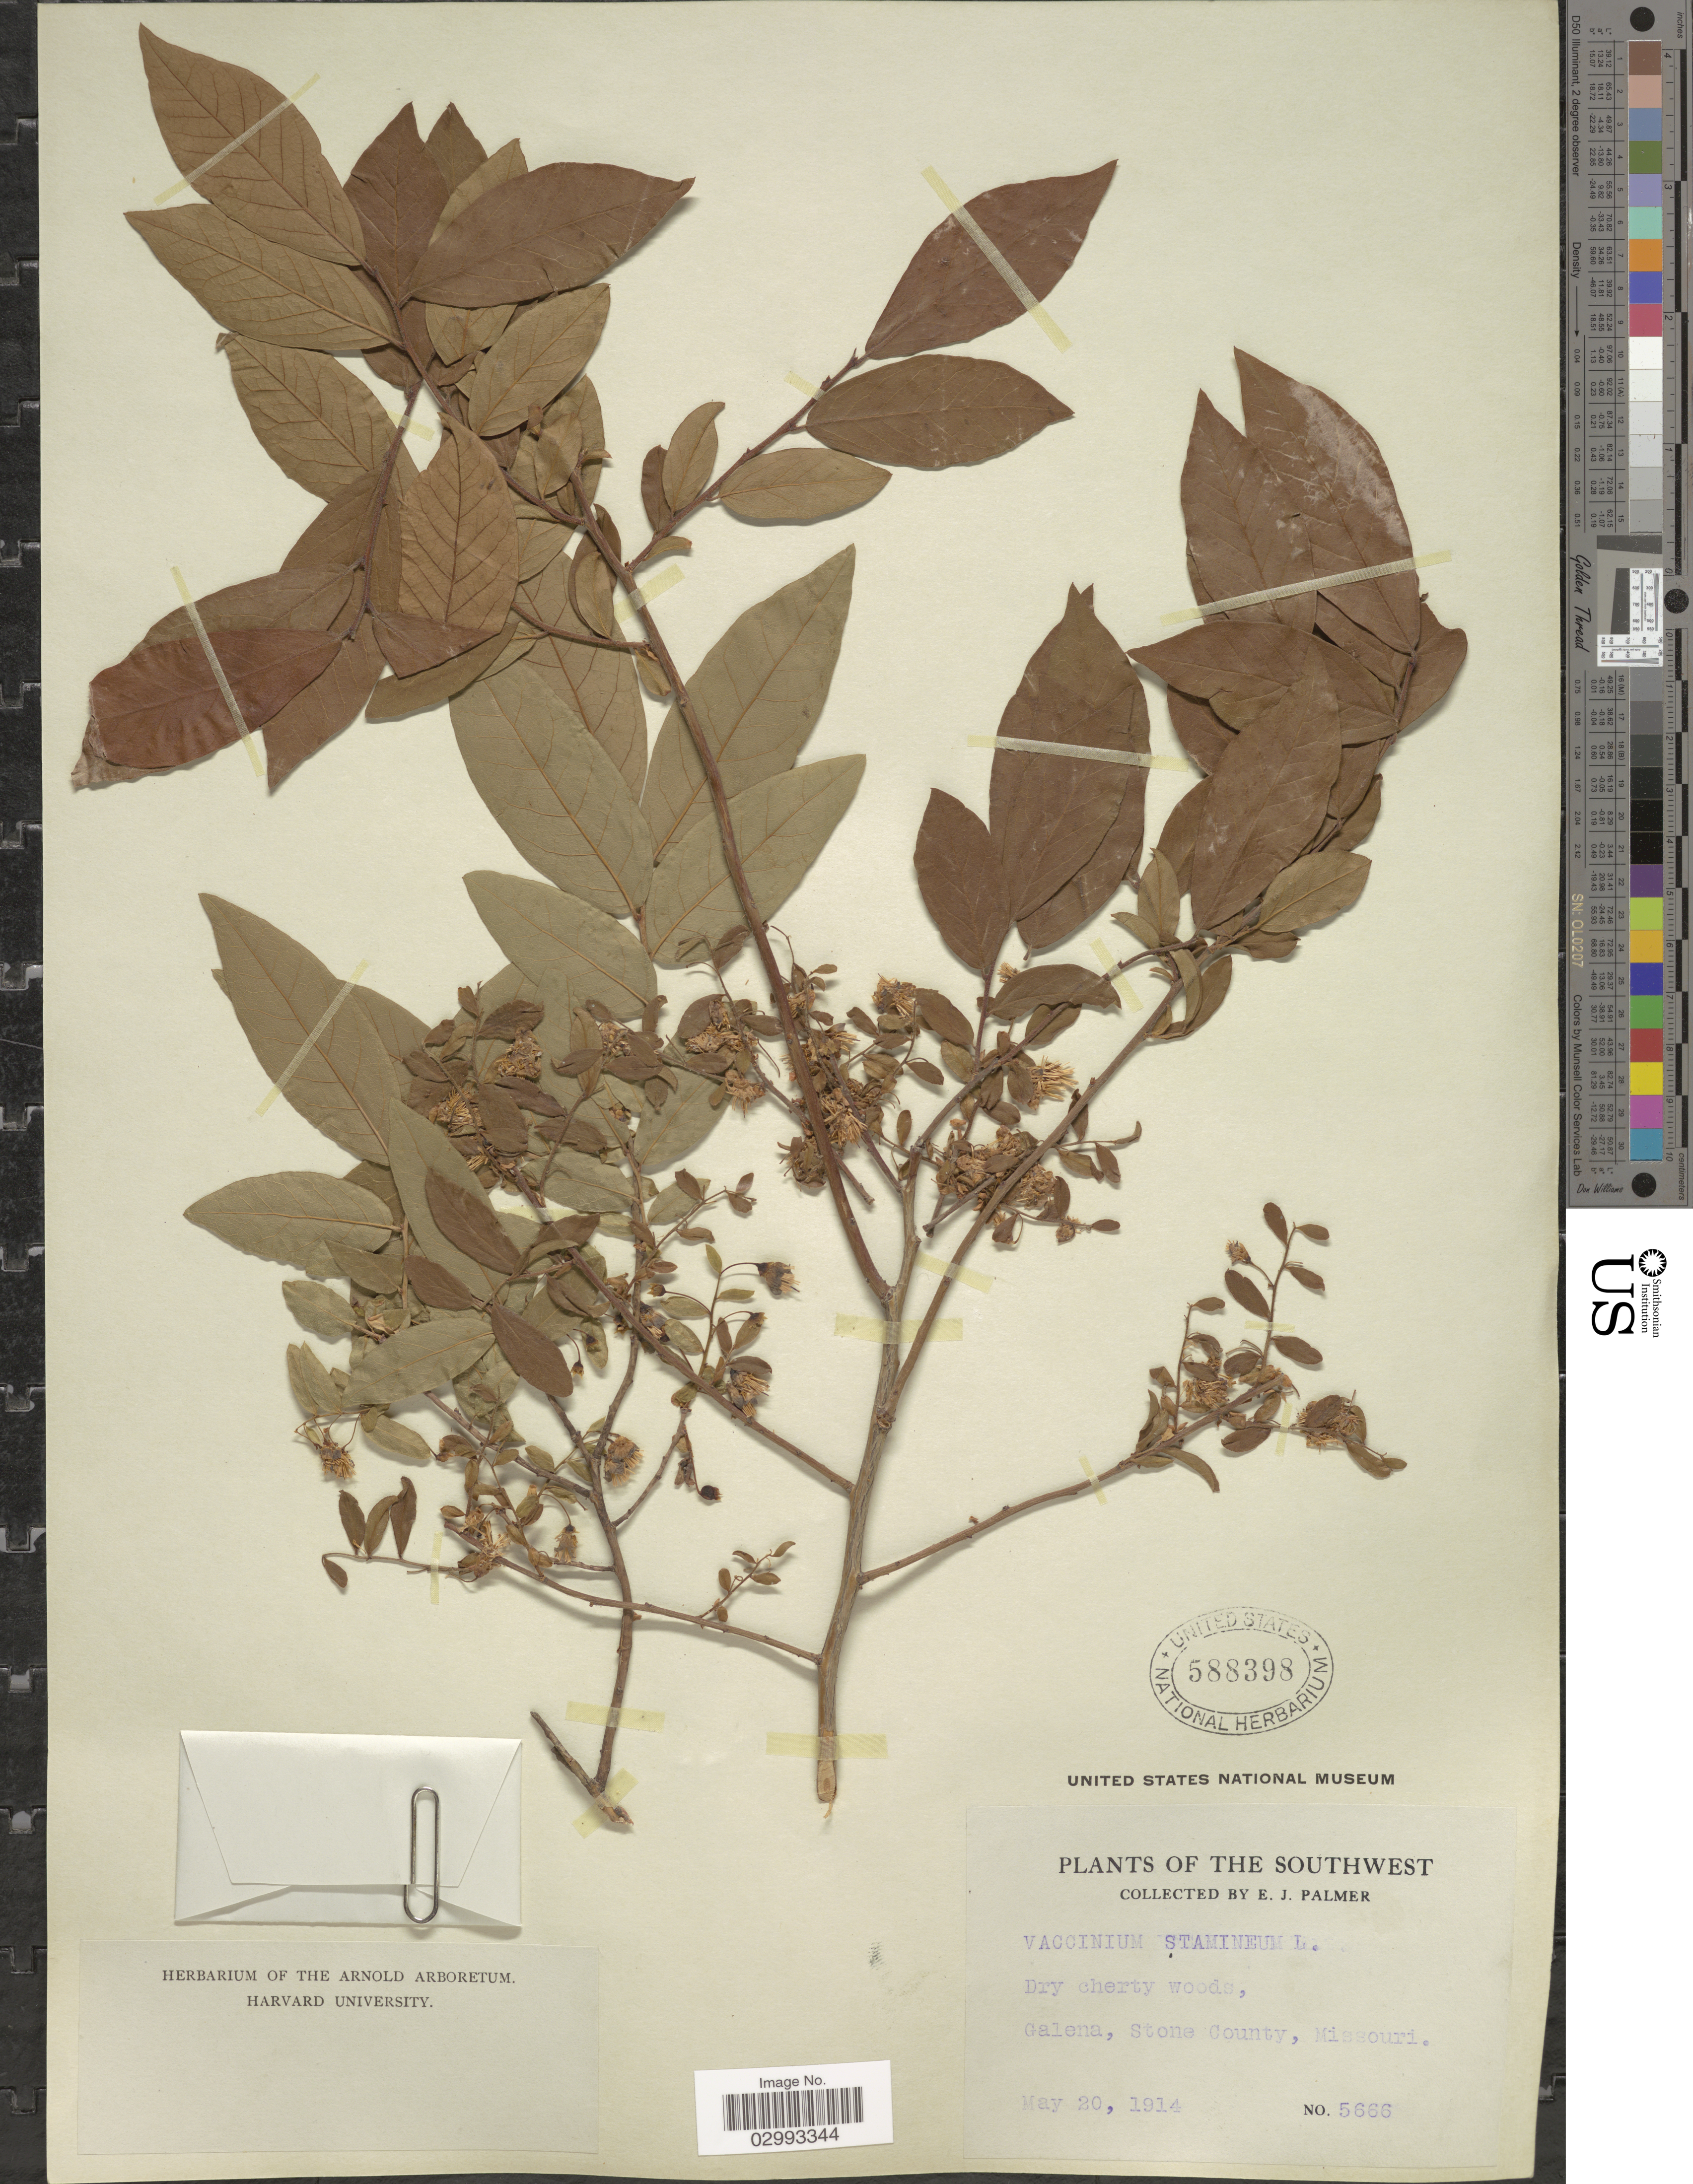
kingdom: Plantae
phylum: Tracheophyta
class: Magnoliopsida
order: Ericales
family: Ericaceae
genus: Polycodium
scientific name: Polycodium stamineum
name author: (L.) Greene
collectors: E. J. Palmer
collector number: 5666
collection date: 1914-05-20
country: United States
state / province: Missouri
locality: The Southwest. Galena, Stone County.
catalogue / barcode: US 588398